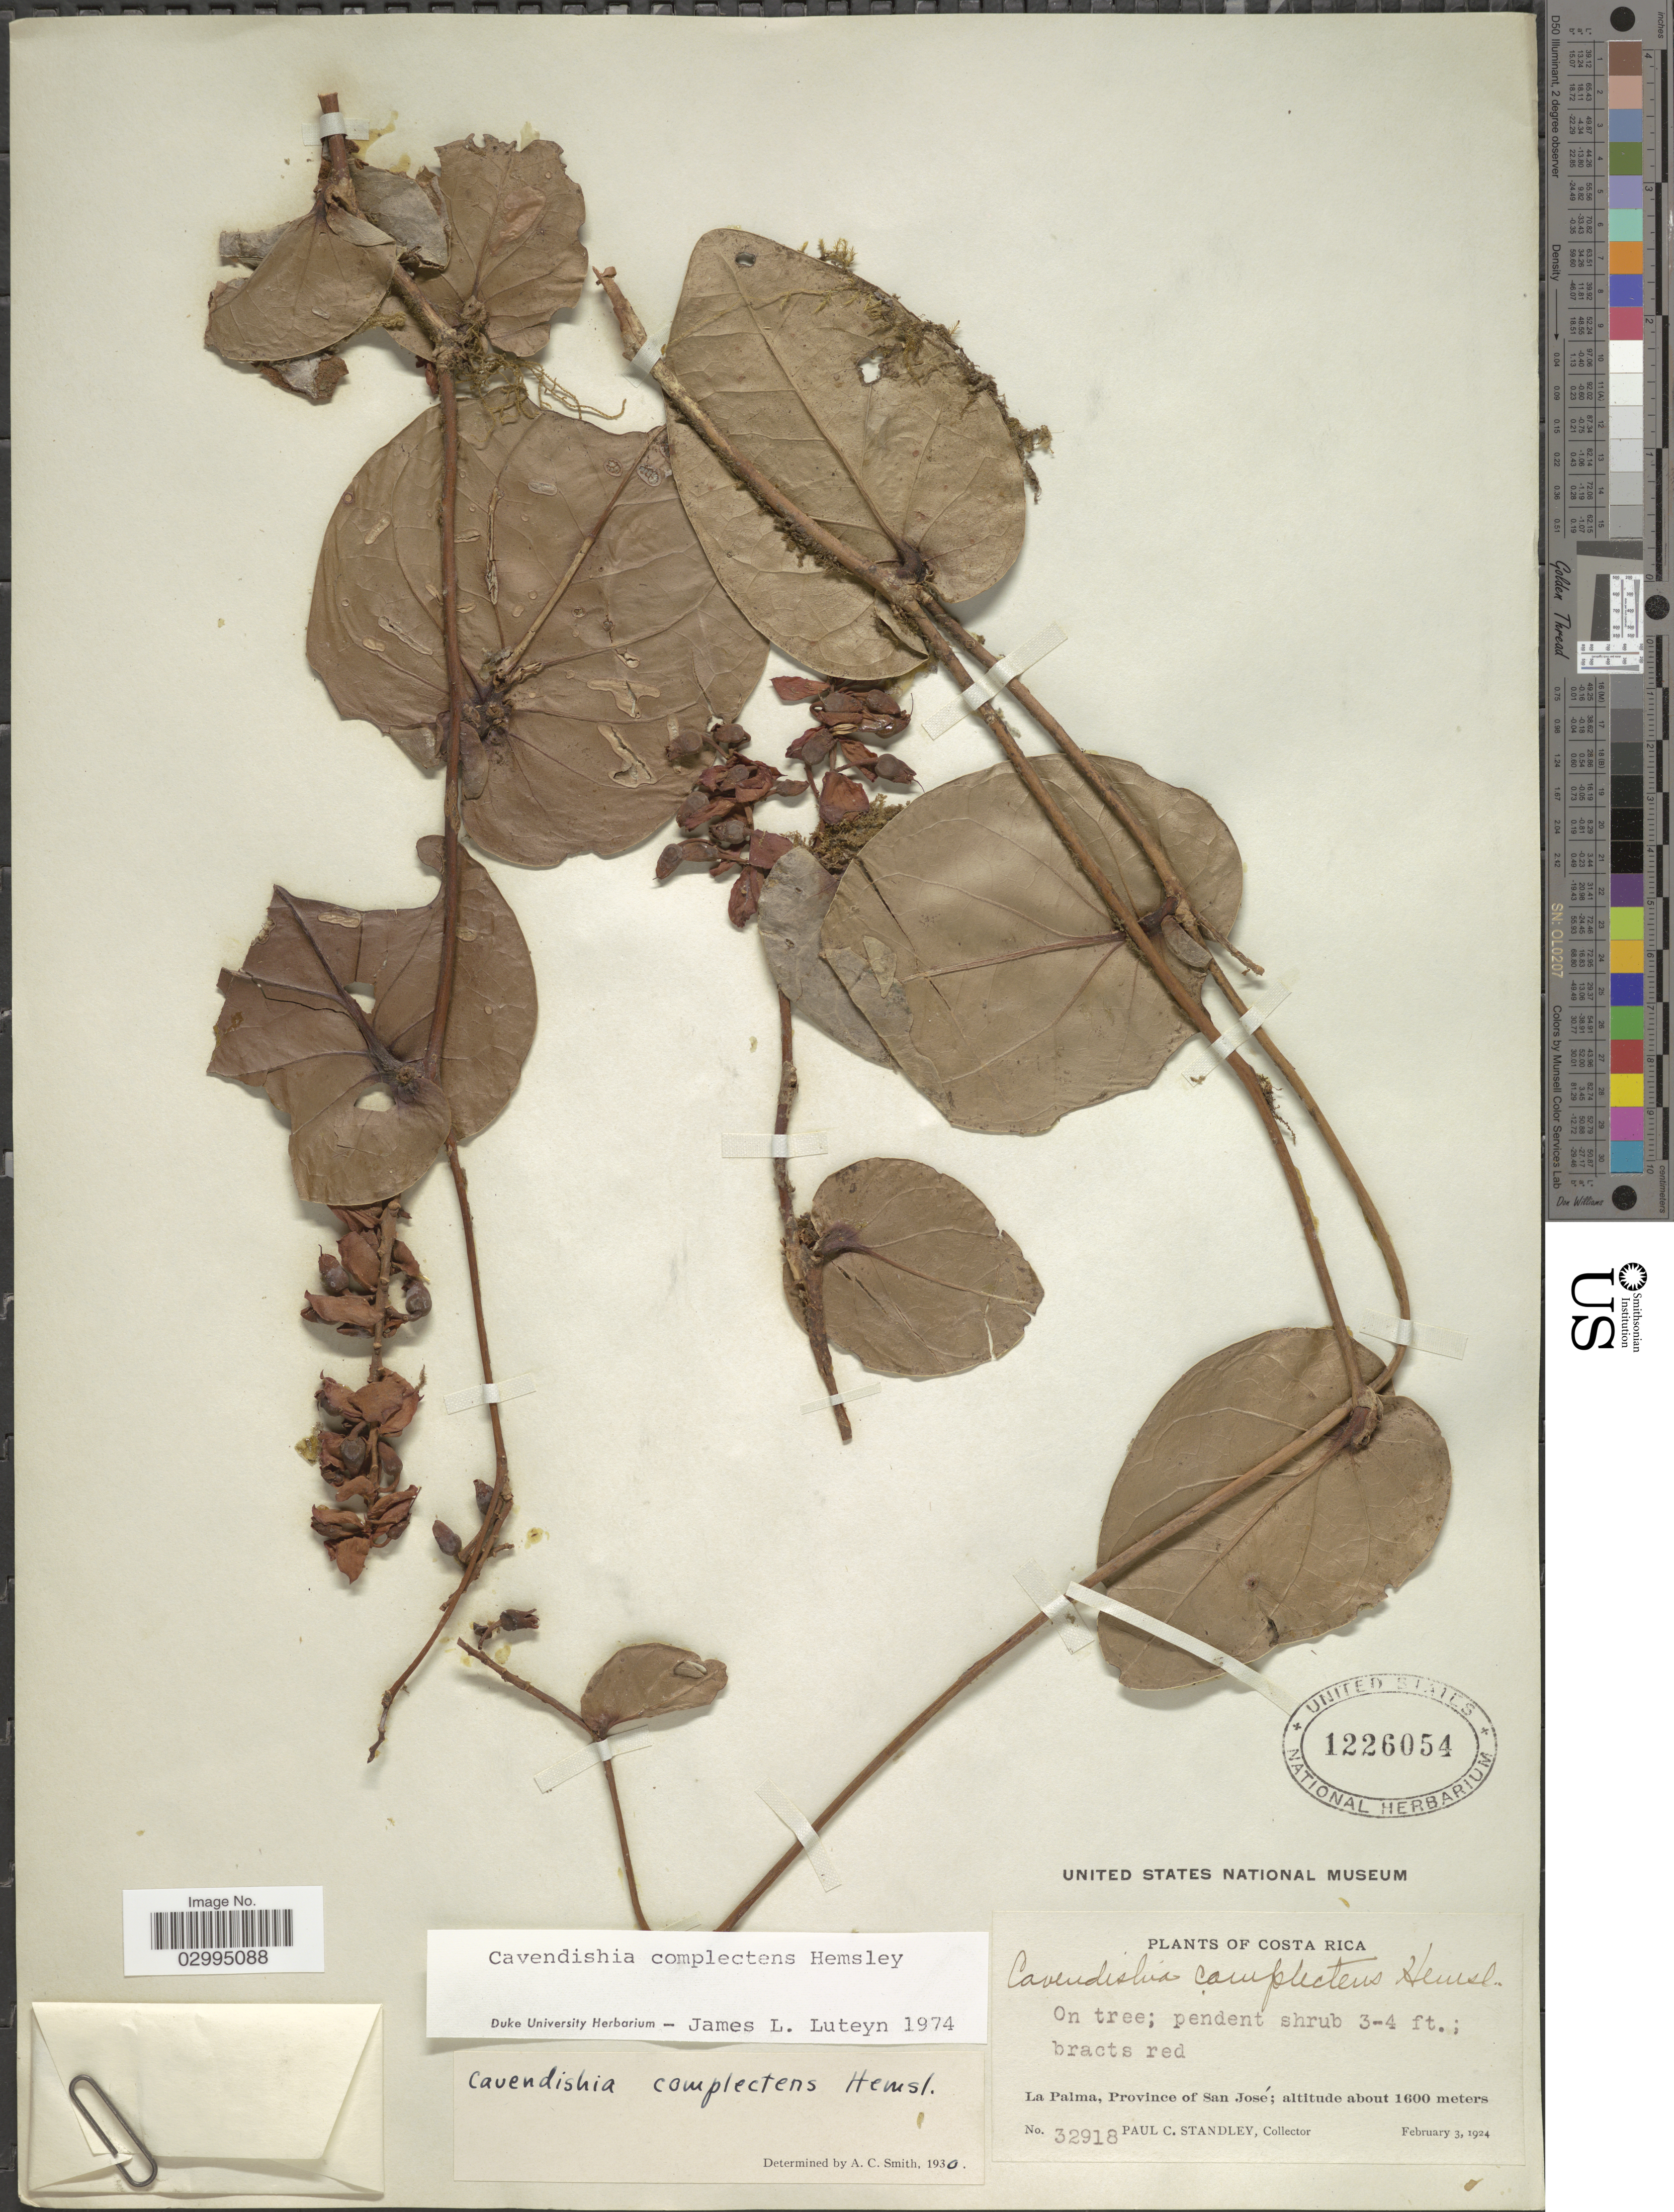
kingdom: Plantae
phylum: Tracheophyta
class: Magnoliopsida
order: Ericales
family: Ericaceae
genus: Cavendishia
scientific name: Cavendishia complectens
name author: Hemsl.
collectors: P. C. Standley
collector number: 32918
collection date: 1924-02-03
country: Costa Rica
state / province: San José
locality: La Palma, Province of San José.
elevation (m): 1600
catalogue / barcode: US 1226054